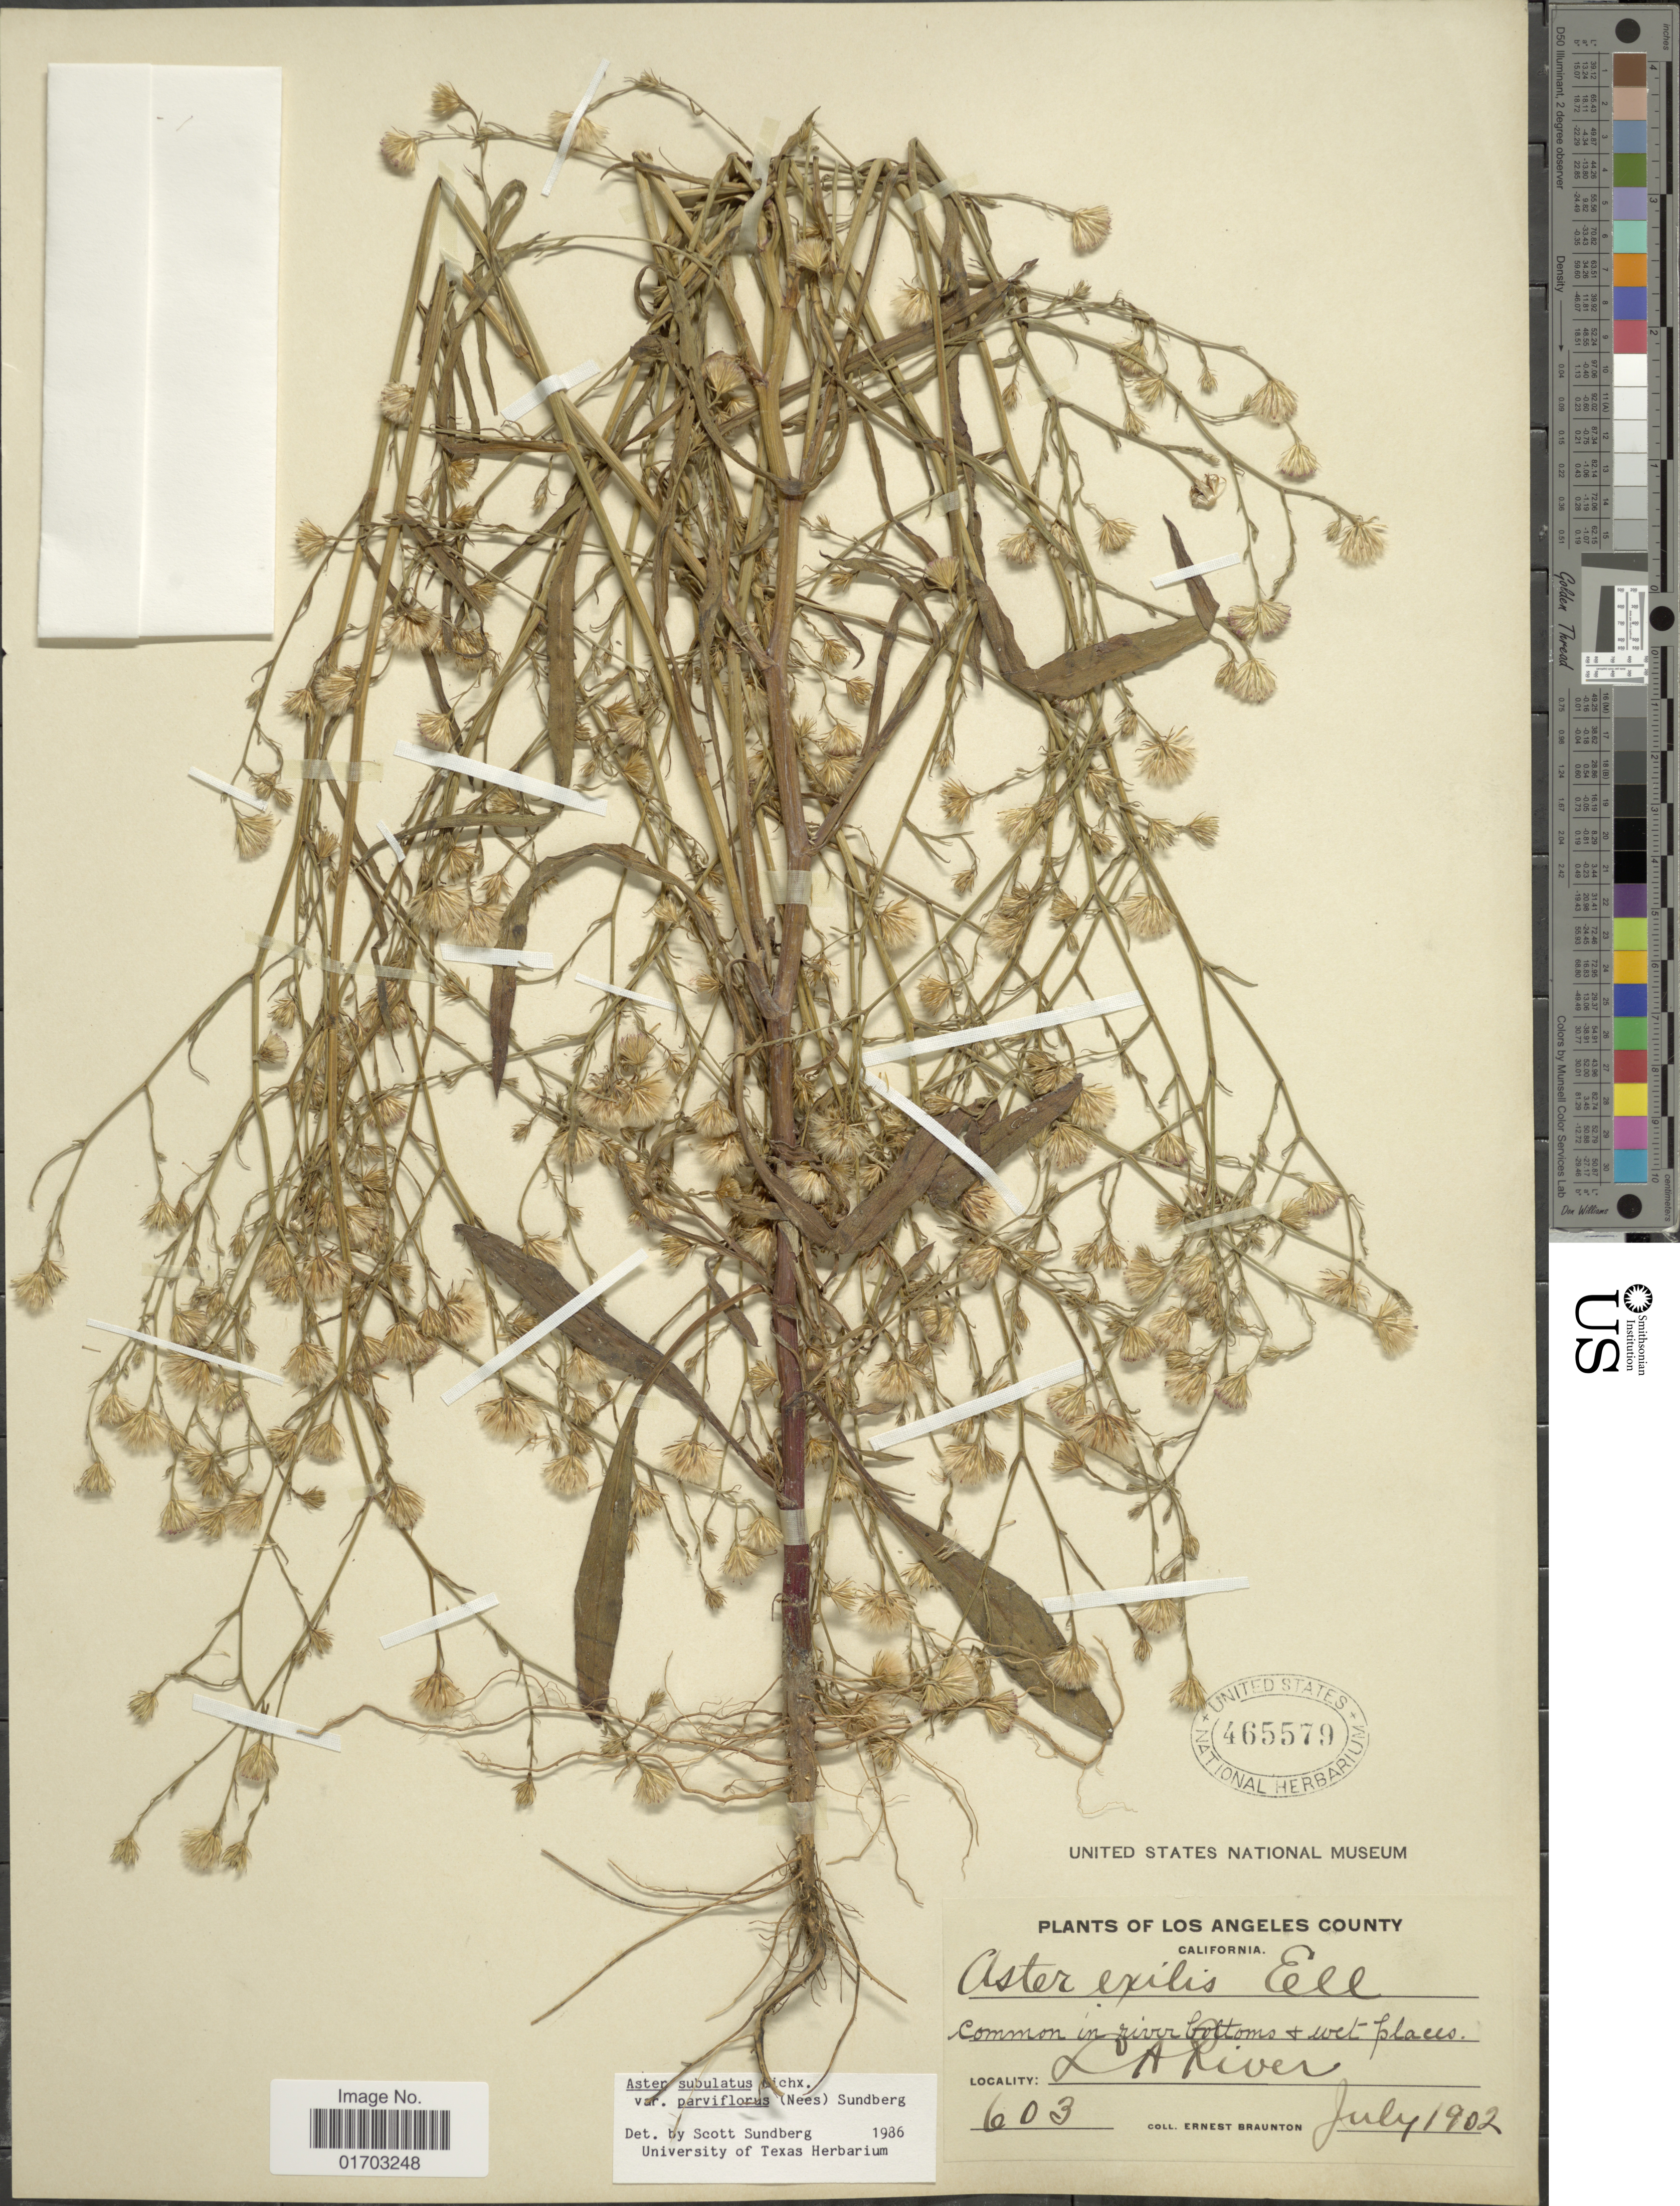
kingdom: Plantae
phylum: Tracheophyta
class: Magnoliopsida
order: Asterales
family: Asteraceae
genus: Symphyotrichum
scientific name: Symphyotrichum subulatum var. parviflorum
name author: (Nees) S.D. Sundb.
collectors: E. Braunton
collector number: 603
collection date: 1902-07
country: United States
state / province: California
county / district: Los Angeles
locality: Los Angeles County, common in river bottoms + wet places, LA River.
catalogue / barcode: US 465579